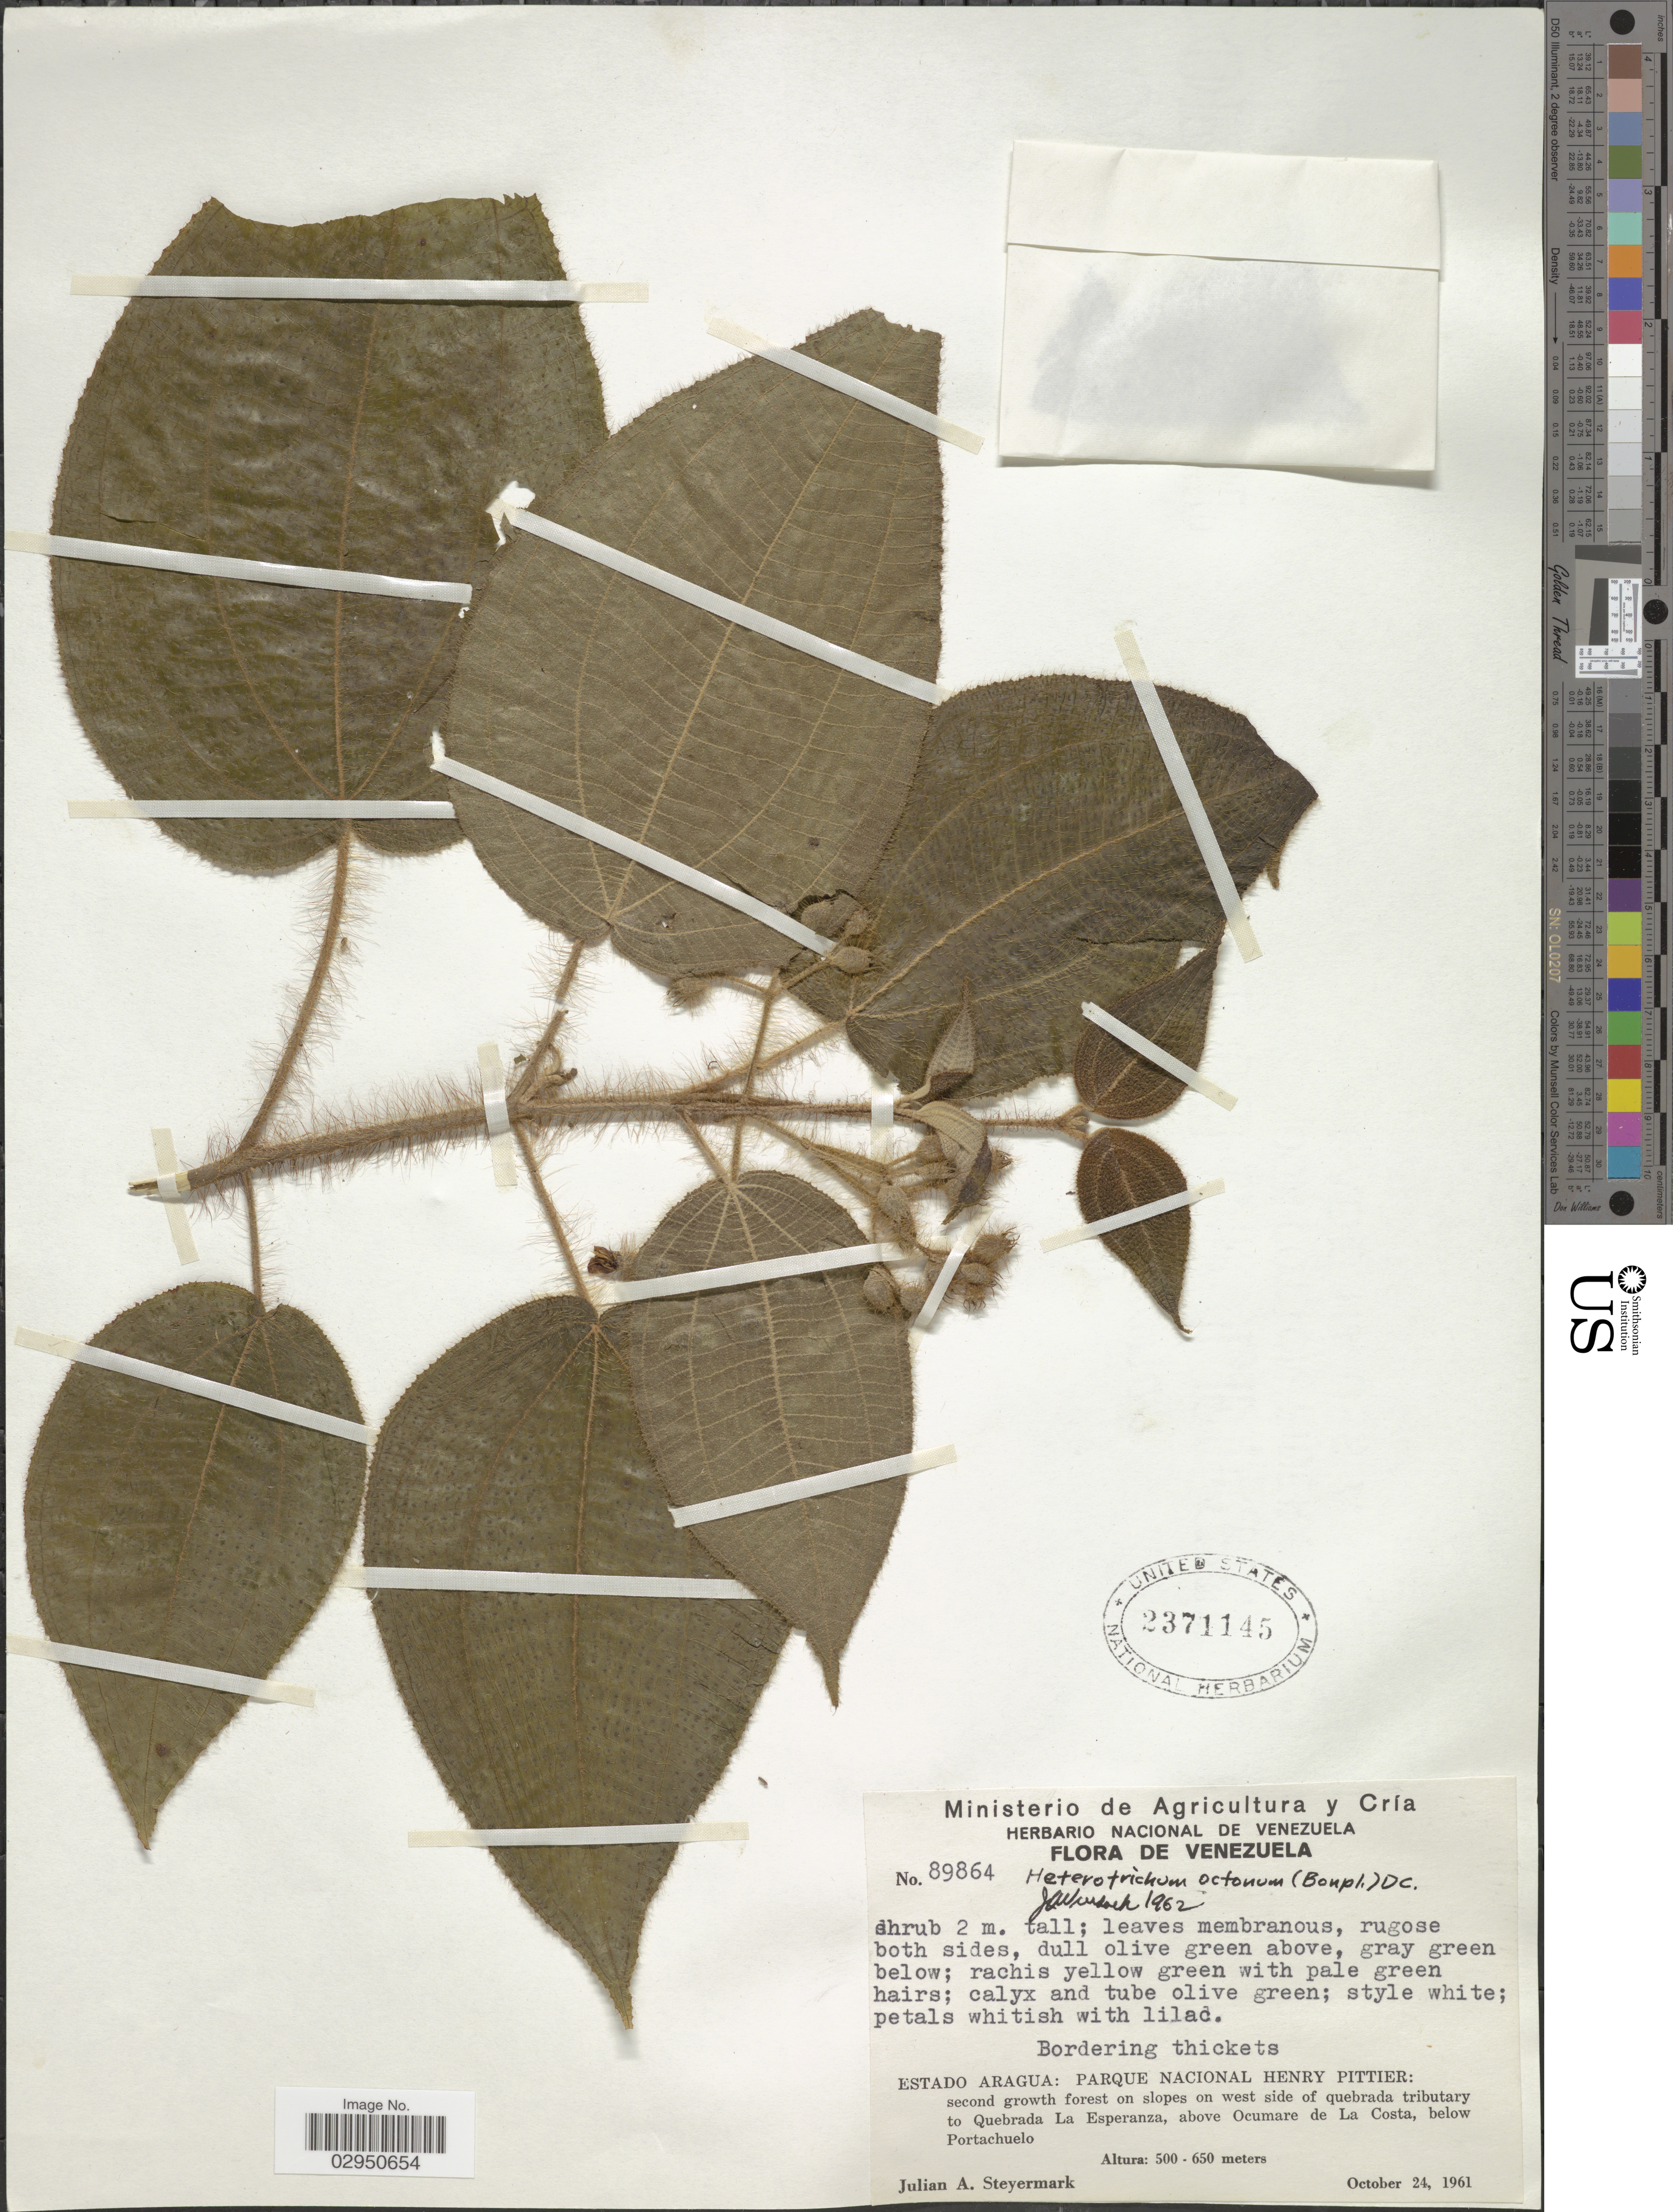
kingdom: Plantae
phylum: Tracheophyta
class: Magnoliopsida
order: Myrtales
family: Melastomataceae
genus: Clidemia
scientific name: Clidemia octona subsp. octona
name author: (Bonpl.) L.O. Williams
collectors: J. Steyermark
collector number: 89864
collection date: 1961-10-24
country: Venezuela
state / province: Aragua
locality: Parque Nacional Henry Pittier: second growth forest on slopes on west side of quebrada tributary to Quebrada La Esperanza, above Ocumare de La Costa, below Portachuelo.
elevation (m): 500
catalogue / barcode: US 2371145